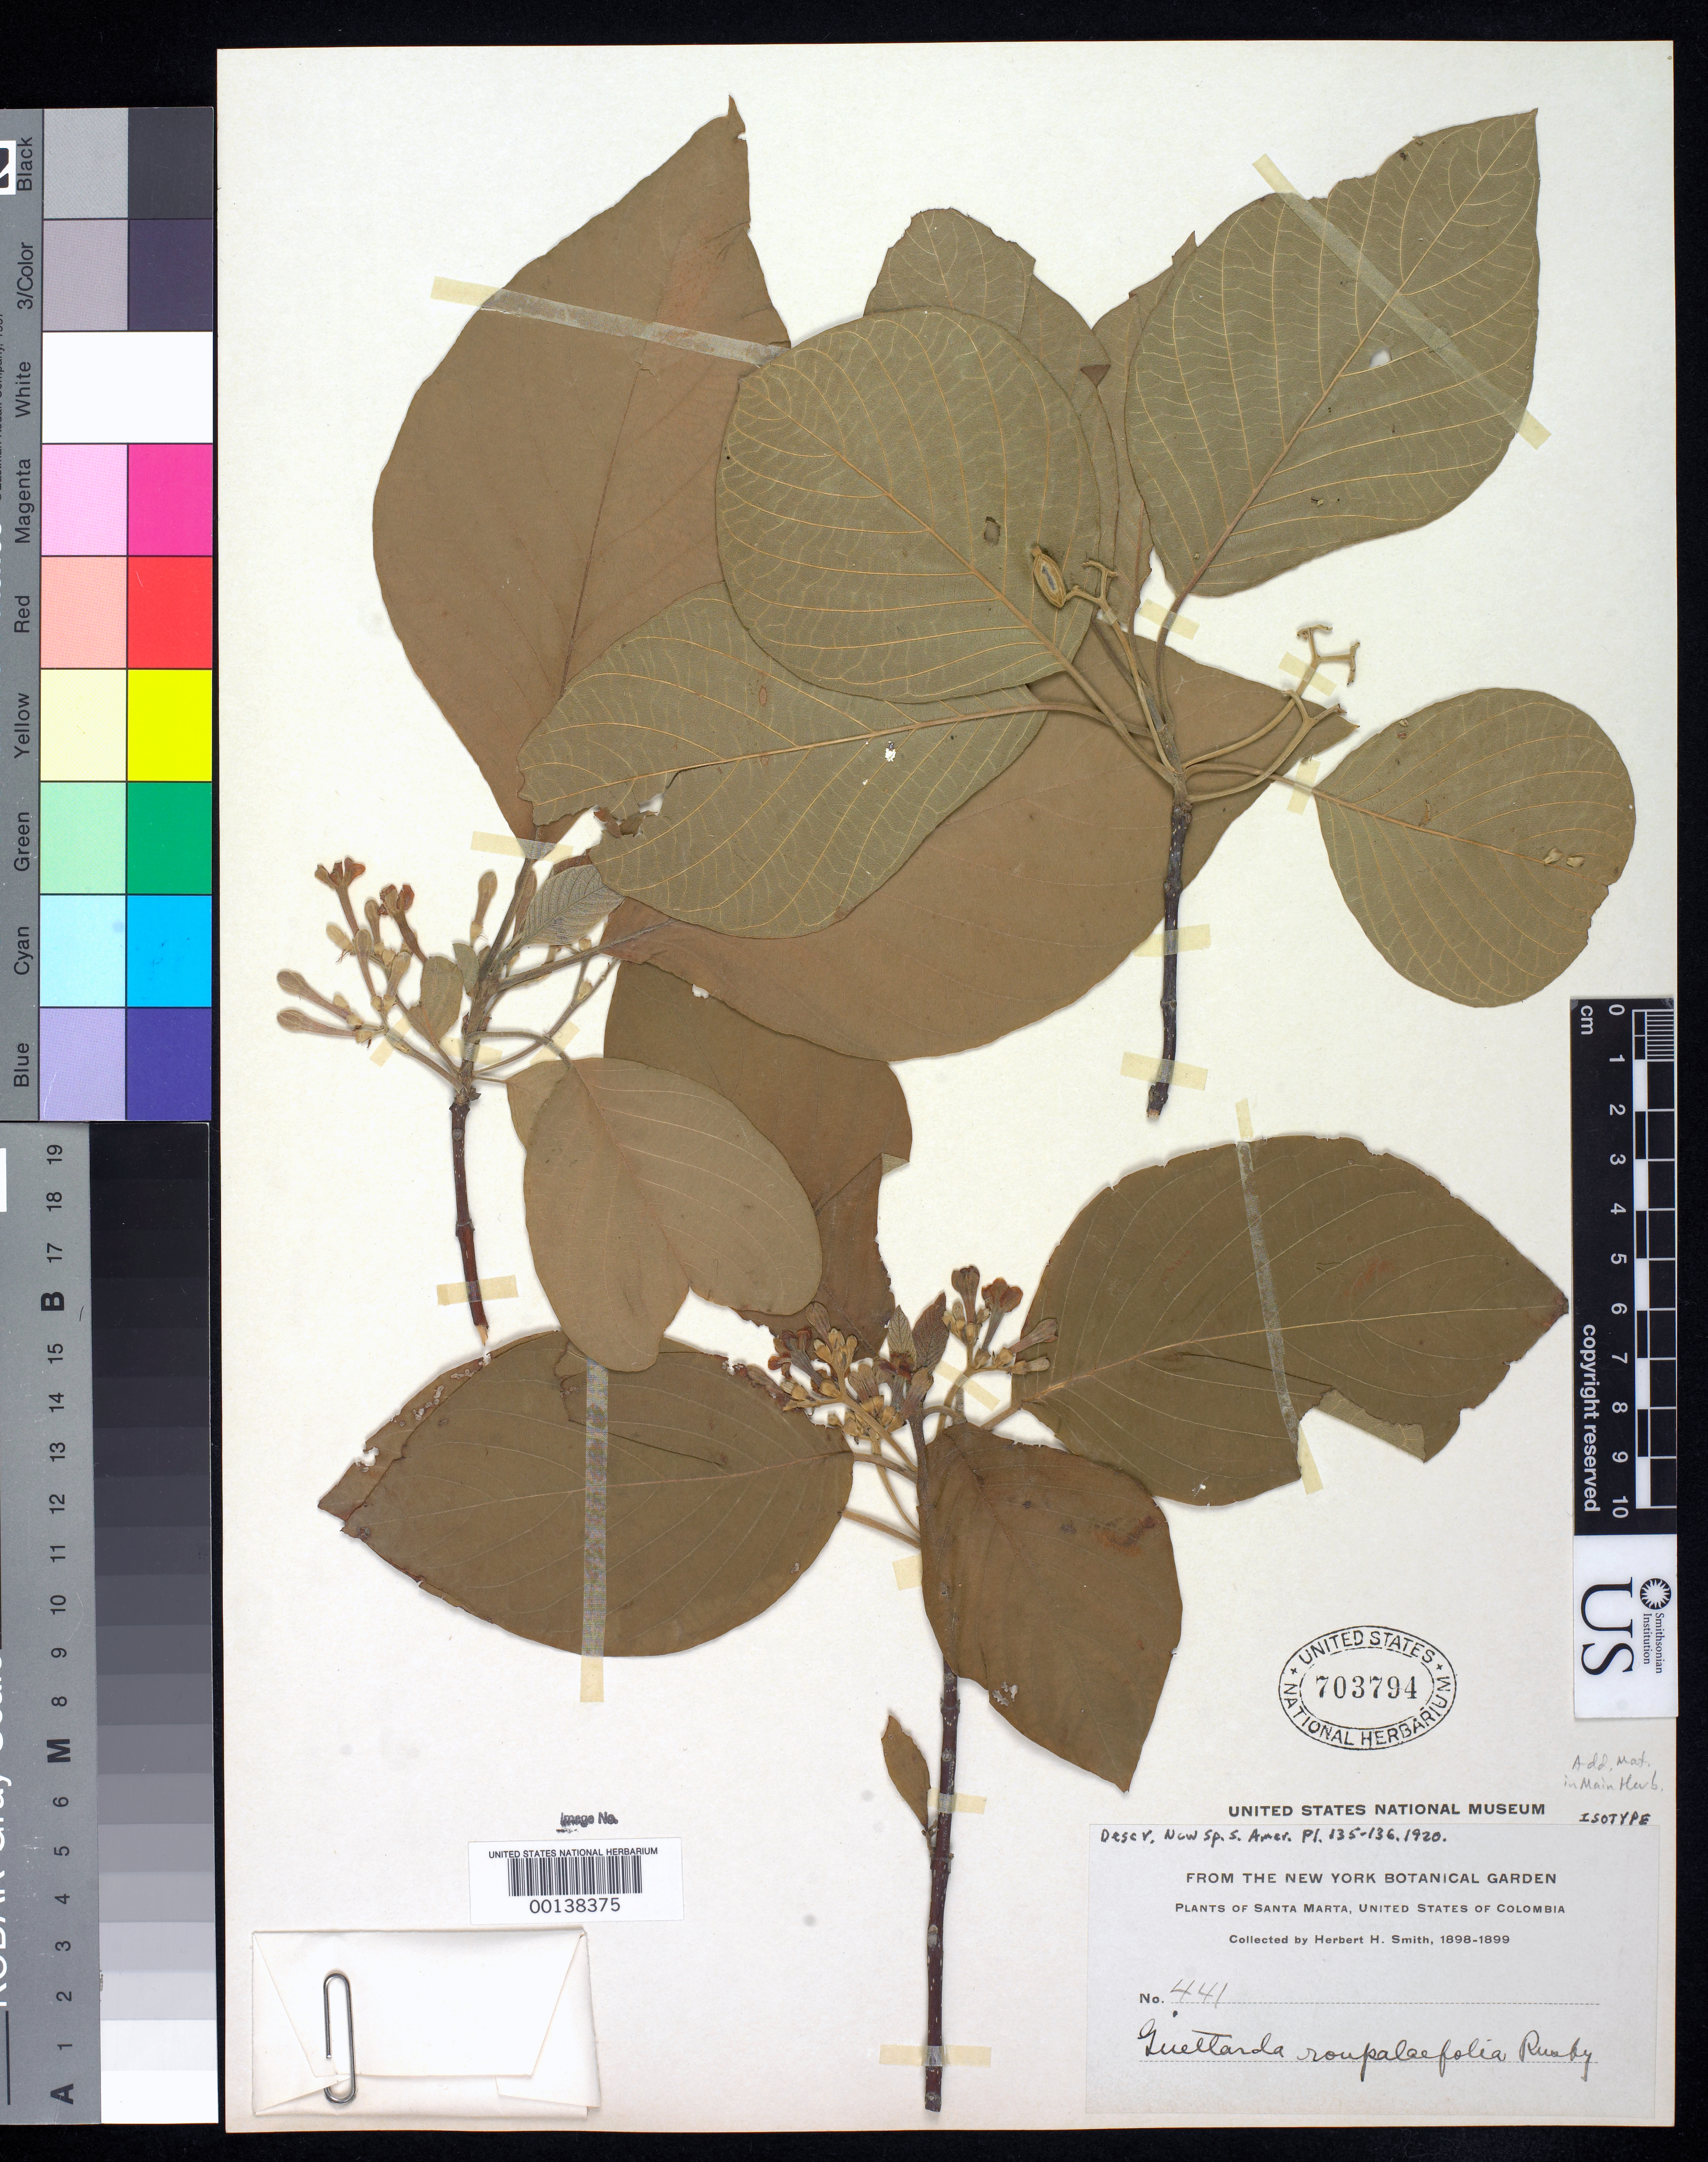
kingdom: Plantae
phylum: Tracheophyta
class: Magnoliopsida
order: Gentianales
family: Rubiaceae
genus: Guettarda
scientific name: Guettarda roupalifolia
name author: Rusby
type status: Type Collection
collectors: Herbert H. Smith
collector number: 441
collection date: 1898/1899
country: Colombia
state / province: Magdalena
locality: Santa Marta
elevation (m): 610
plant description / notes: Protologue, "Three miles east of Masinga, June 12... Minca, 2000 ft., July. (Herbert H. Smith, Colombia, No. 441)". Protologue also cites a fruiting collection made in November. This US sheet with minimal collection data; possibly not a duplicate of the lectotype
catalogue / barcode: US 703794